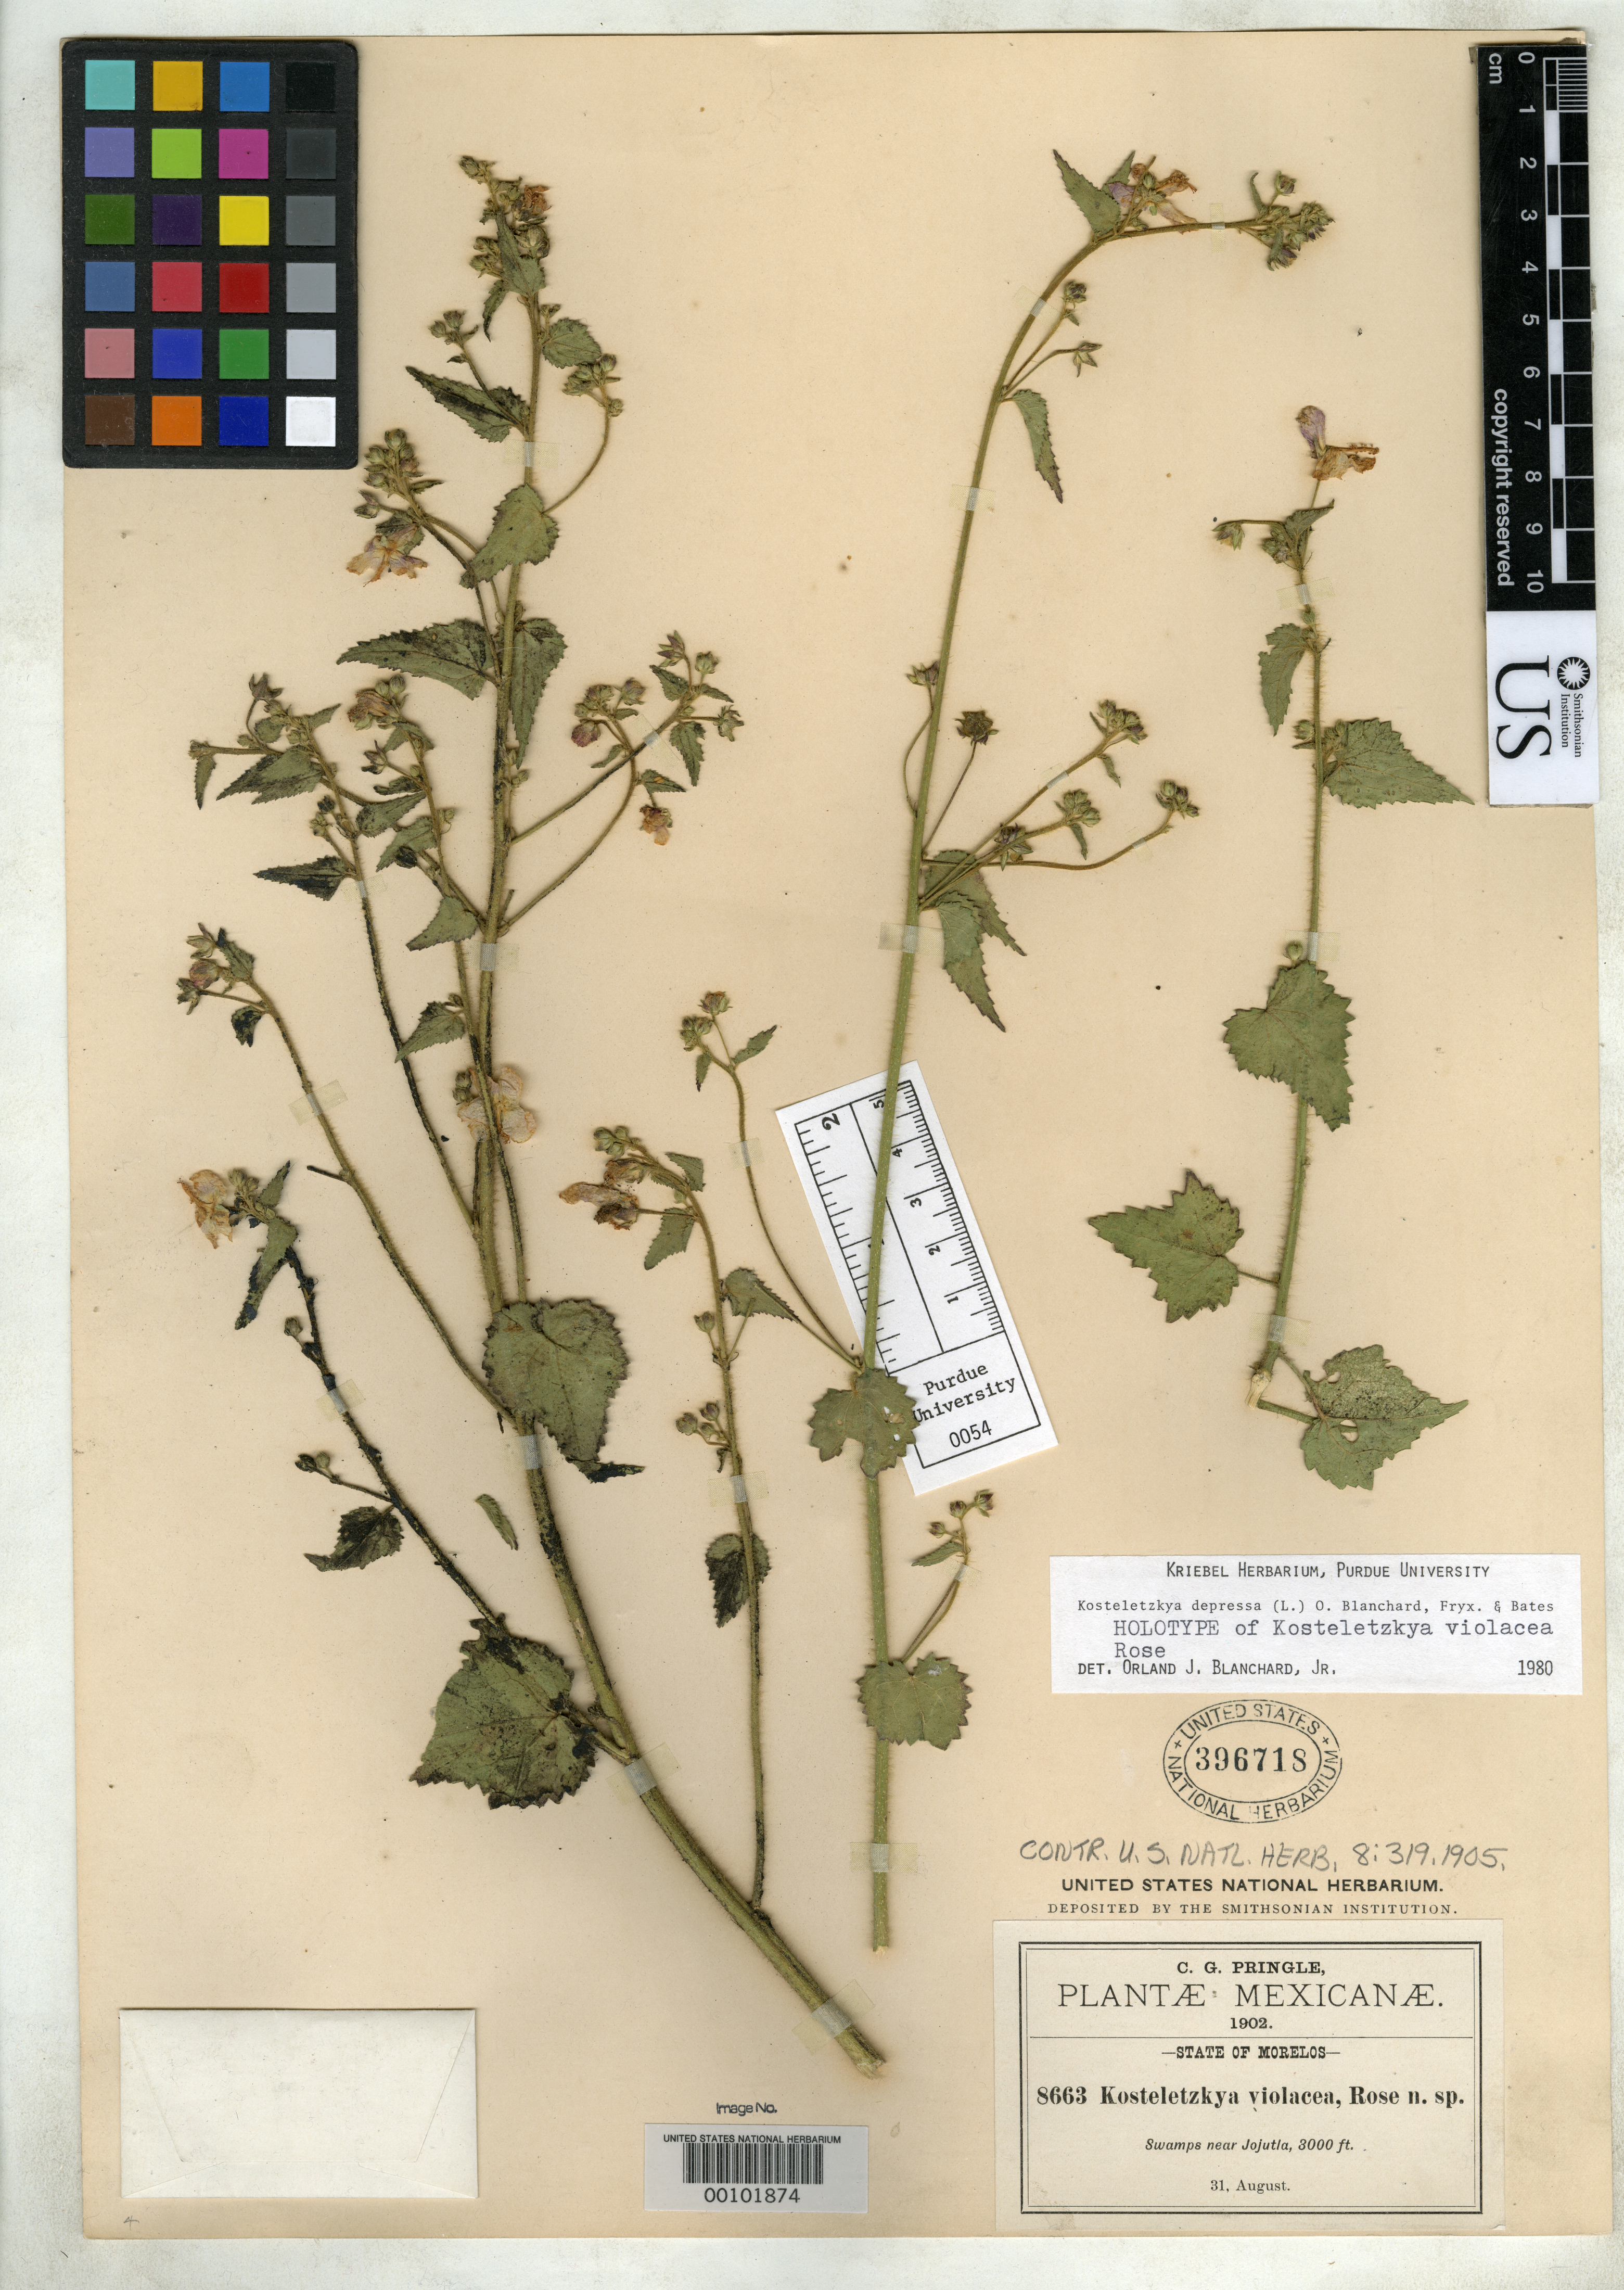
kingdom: Plantae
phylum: Tracheophyta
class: Magnoliopsida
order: Malvales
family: Malvaceae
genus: Kosteletzkya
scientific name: Kosteletzkya violacea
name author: Rose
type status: Type Collection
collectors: C. G. Pringle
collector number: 8663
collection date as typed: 31 Aug 1902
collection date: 1902-08-31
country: Mexico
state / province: Morelos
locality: Jojutla.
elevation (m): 914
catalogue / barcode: US 396718